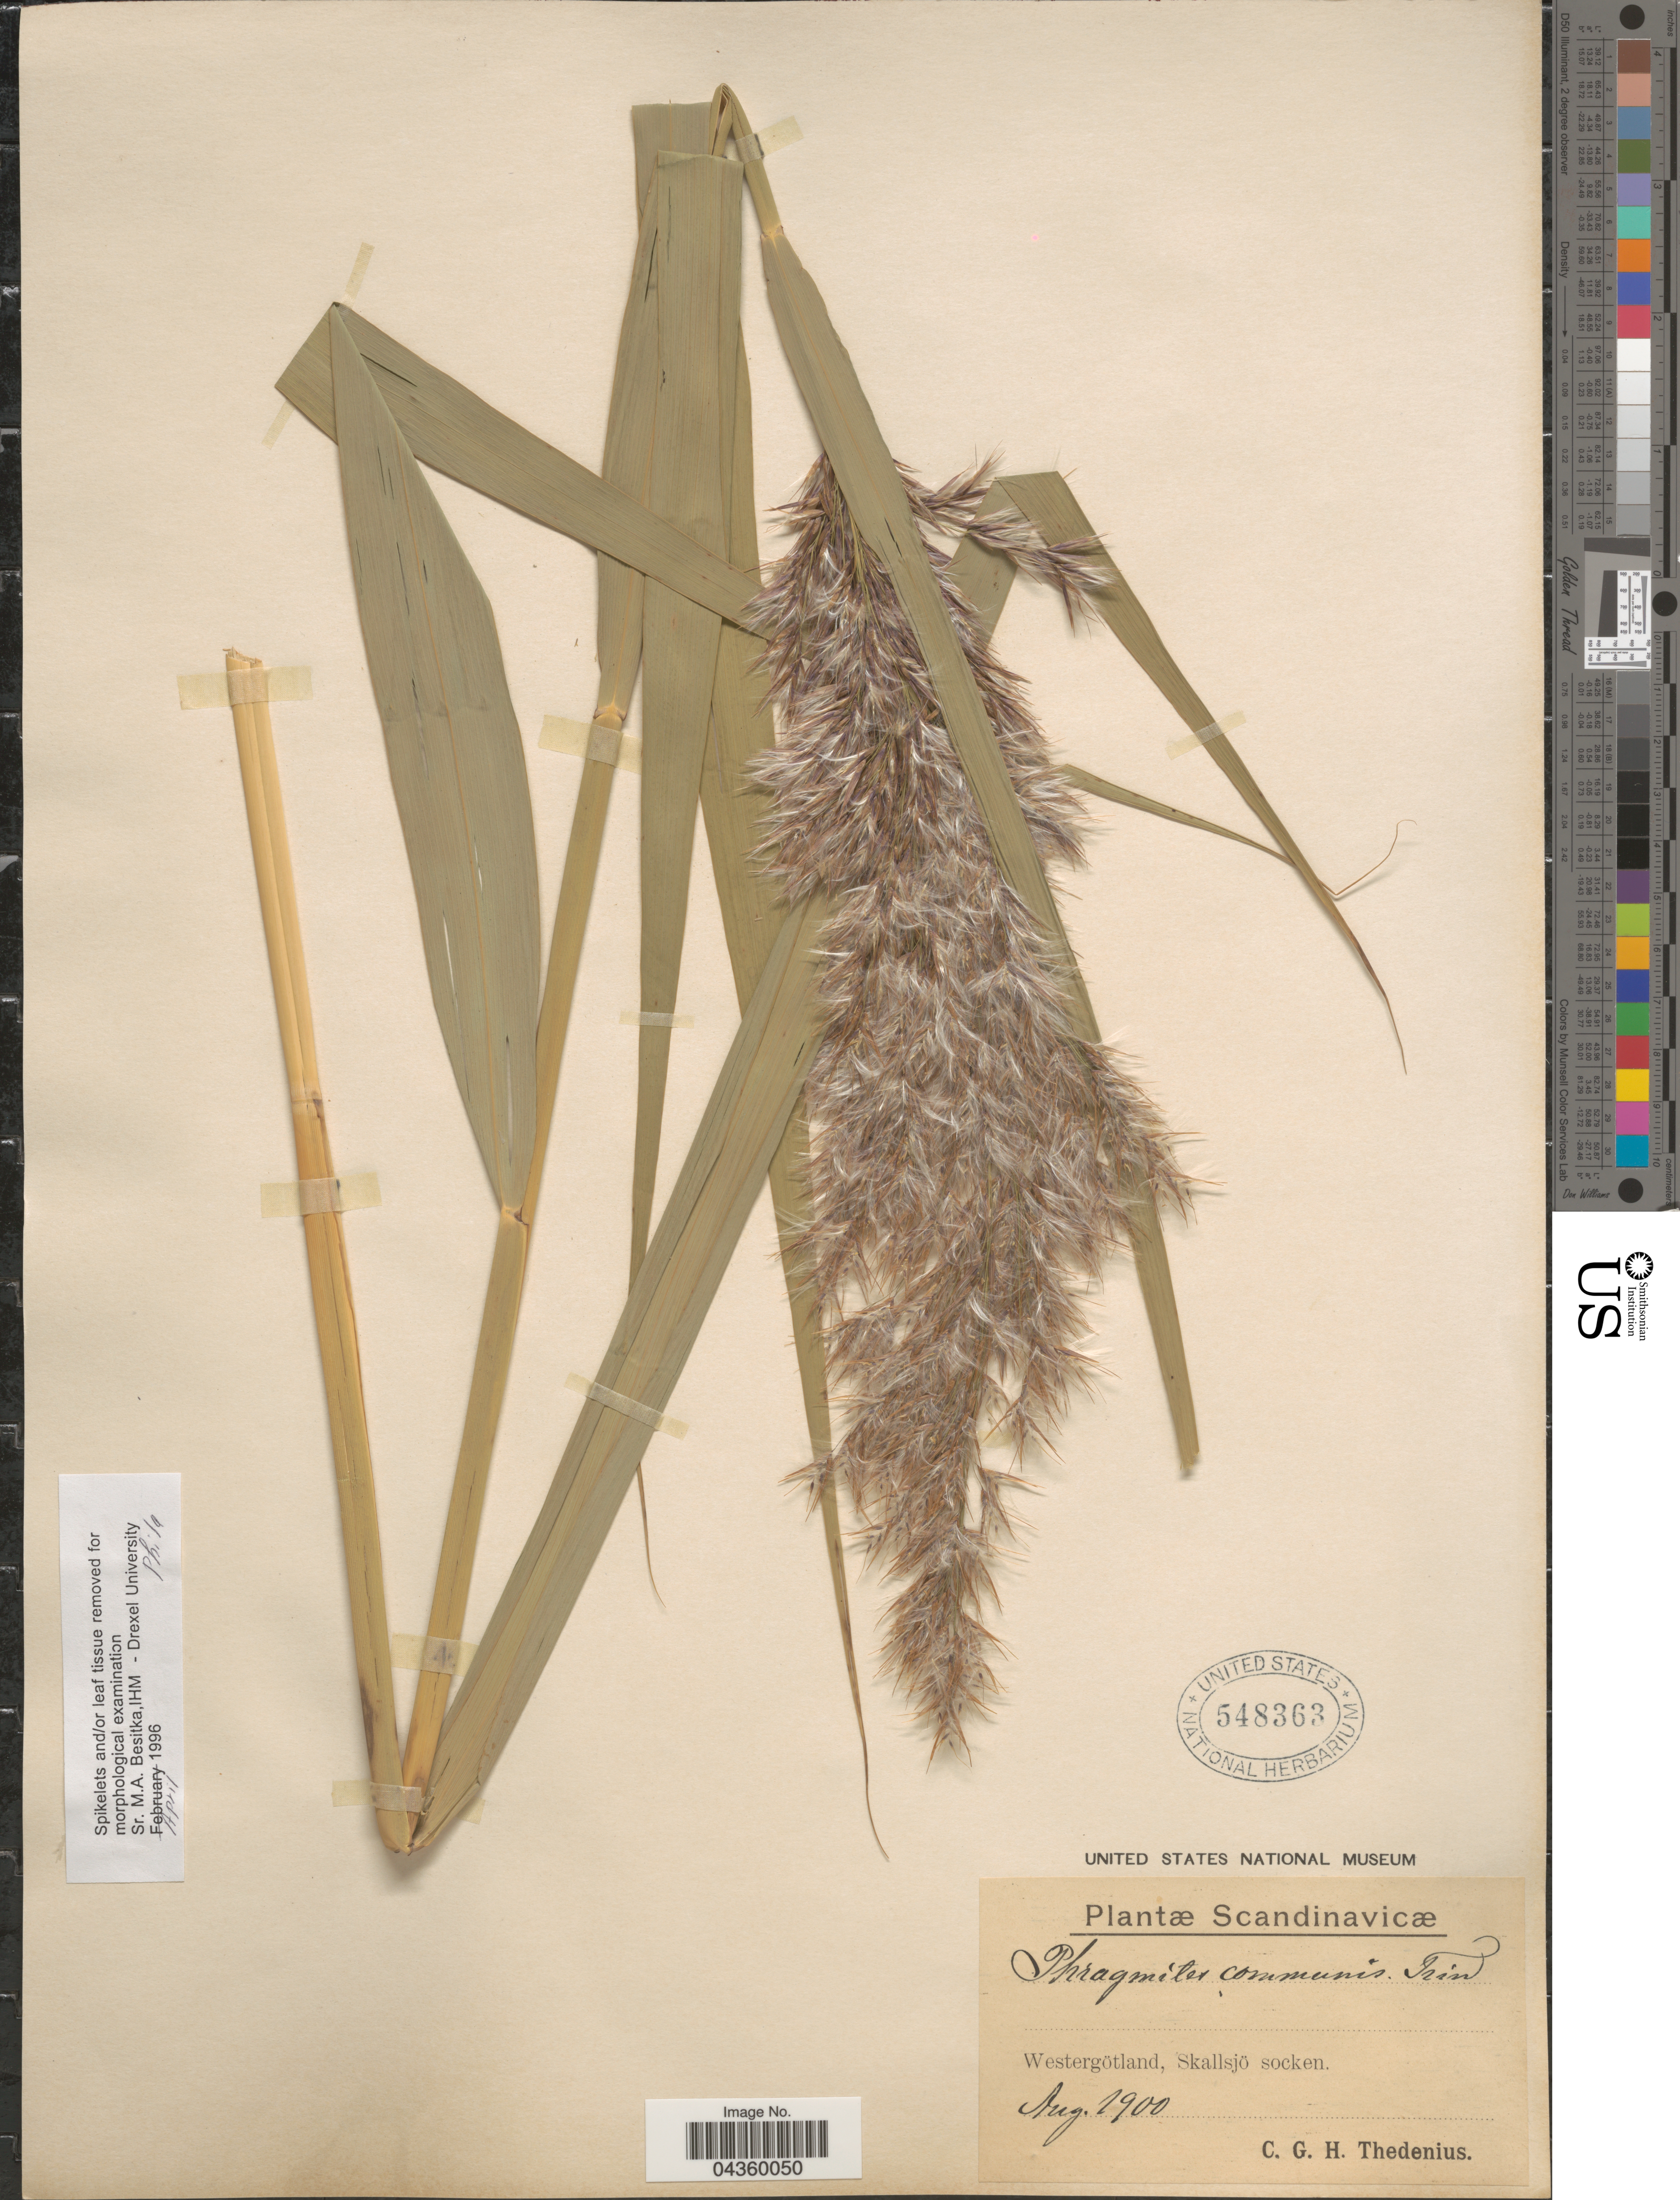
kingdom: Plantae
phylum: Tracheophyta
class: Liliopsida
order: Poales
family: Poaceae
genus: Phragmites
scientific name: Phragmites australis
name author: (Cav.) Trin. ex Steud.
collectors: C. Thedenius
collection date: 1900-08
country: Sweden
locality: Scandinavicæ. Westergötland, Skallsjö socken.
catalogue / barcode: US 548363